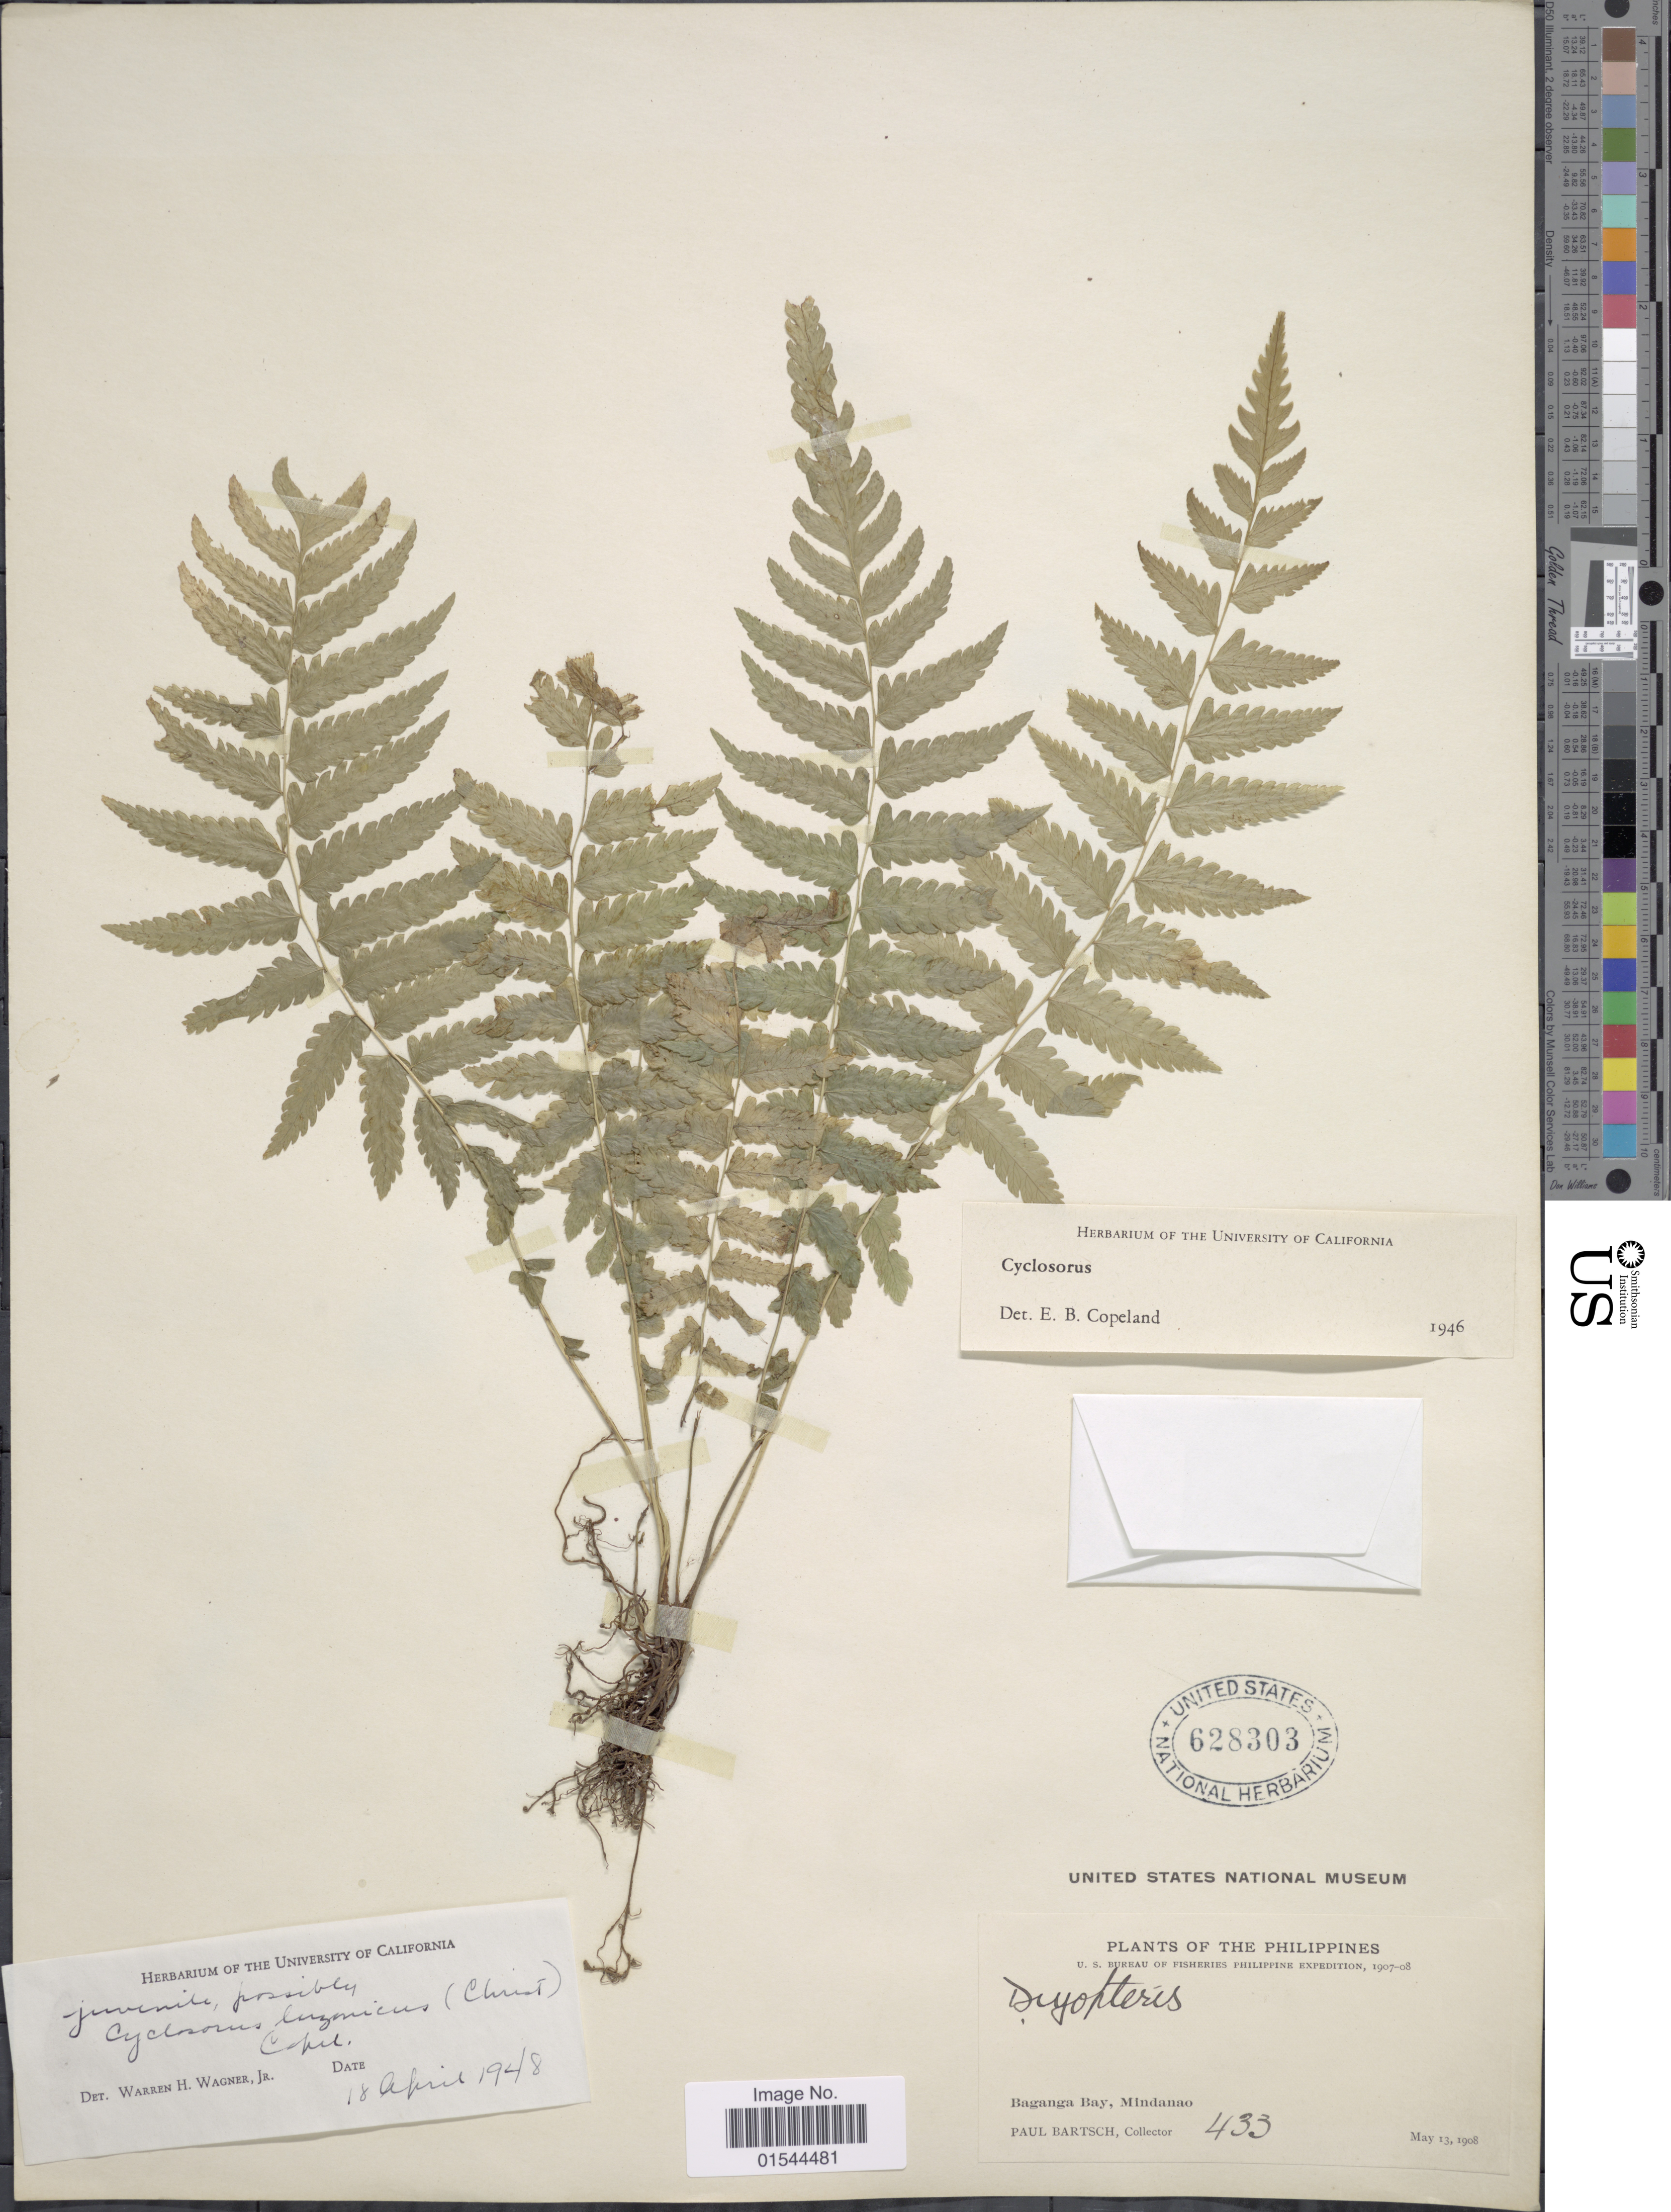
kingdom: Plantae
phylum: Tracheophyta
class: Polypodiopsida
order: Polypodiales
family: Thelypteridaceae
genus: Pneumatopteris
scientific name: Pneumatopteris laevis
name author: (Mett.) Holttum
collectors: P. Bartsch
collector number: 433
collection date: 1908-05-13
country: Philippines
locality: Baganga Bay, Mindanao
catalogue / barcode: US 628303